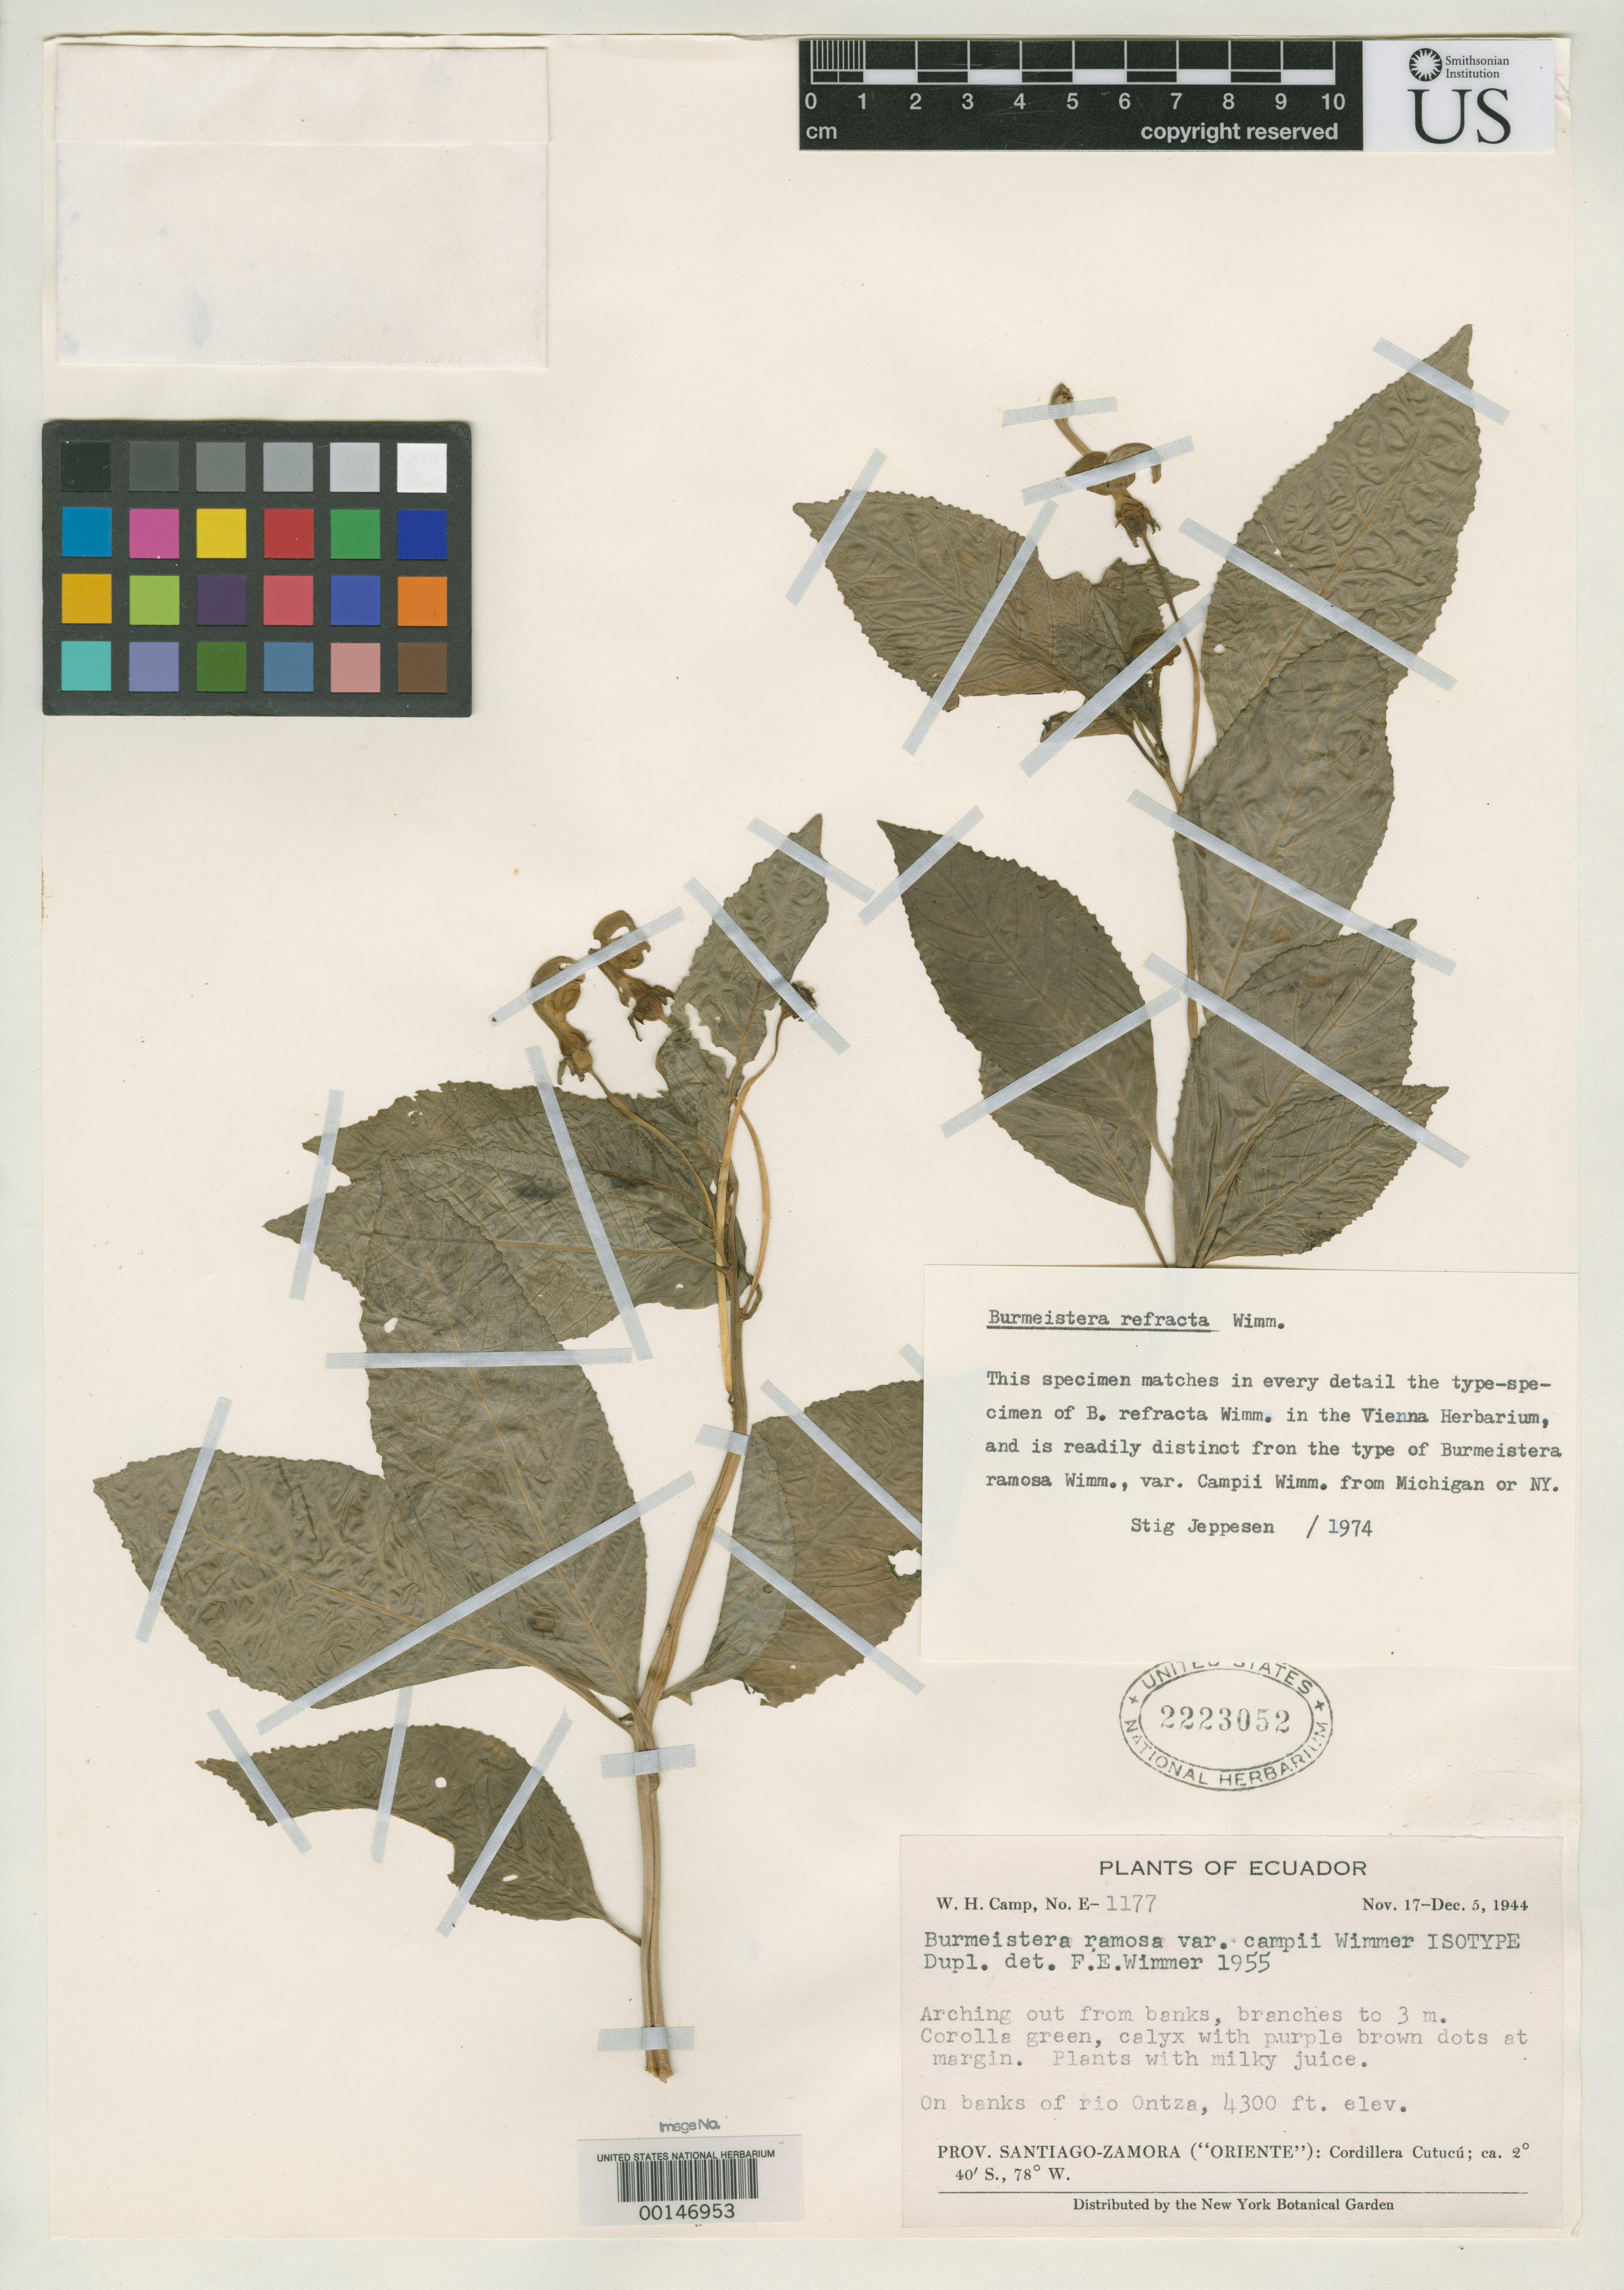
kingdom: Plantae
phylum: Tracheophyta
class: Magnoliopsida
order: Asterales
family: Campanulaceae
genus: Burmeistera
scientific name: Burmeistera ramosa var. campii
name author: E. Wimm.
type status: Isotype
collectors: W. H. Camp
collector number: E-1177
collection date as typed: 17 Nov 1944 to 05 Dec 1944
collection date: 1944-11-17/1944-12-05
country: Ecuador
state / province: Morona-Santiago / Zamora-Chinchipe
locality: Cordillera Cutucu, Rio Ontza.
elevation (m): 1400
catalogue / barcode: US 2223052